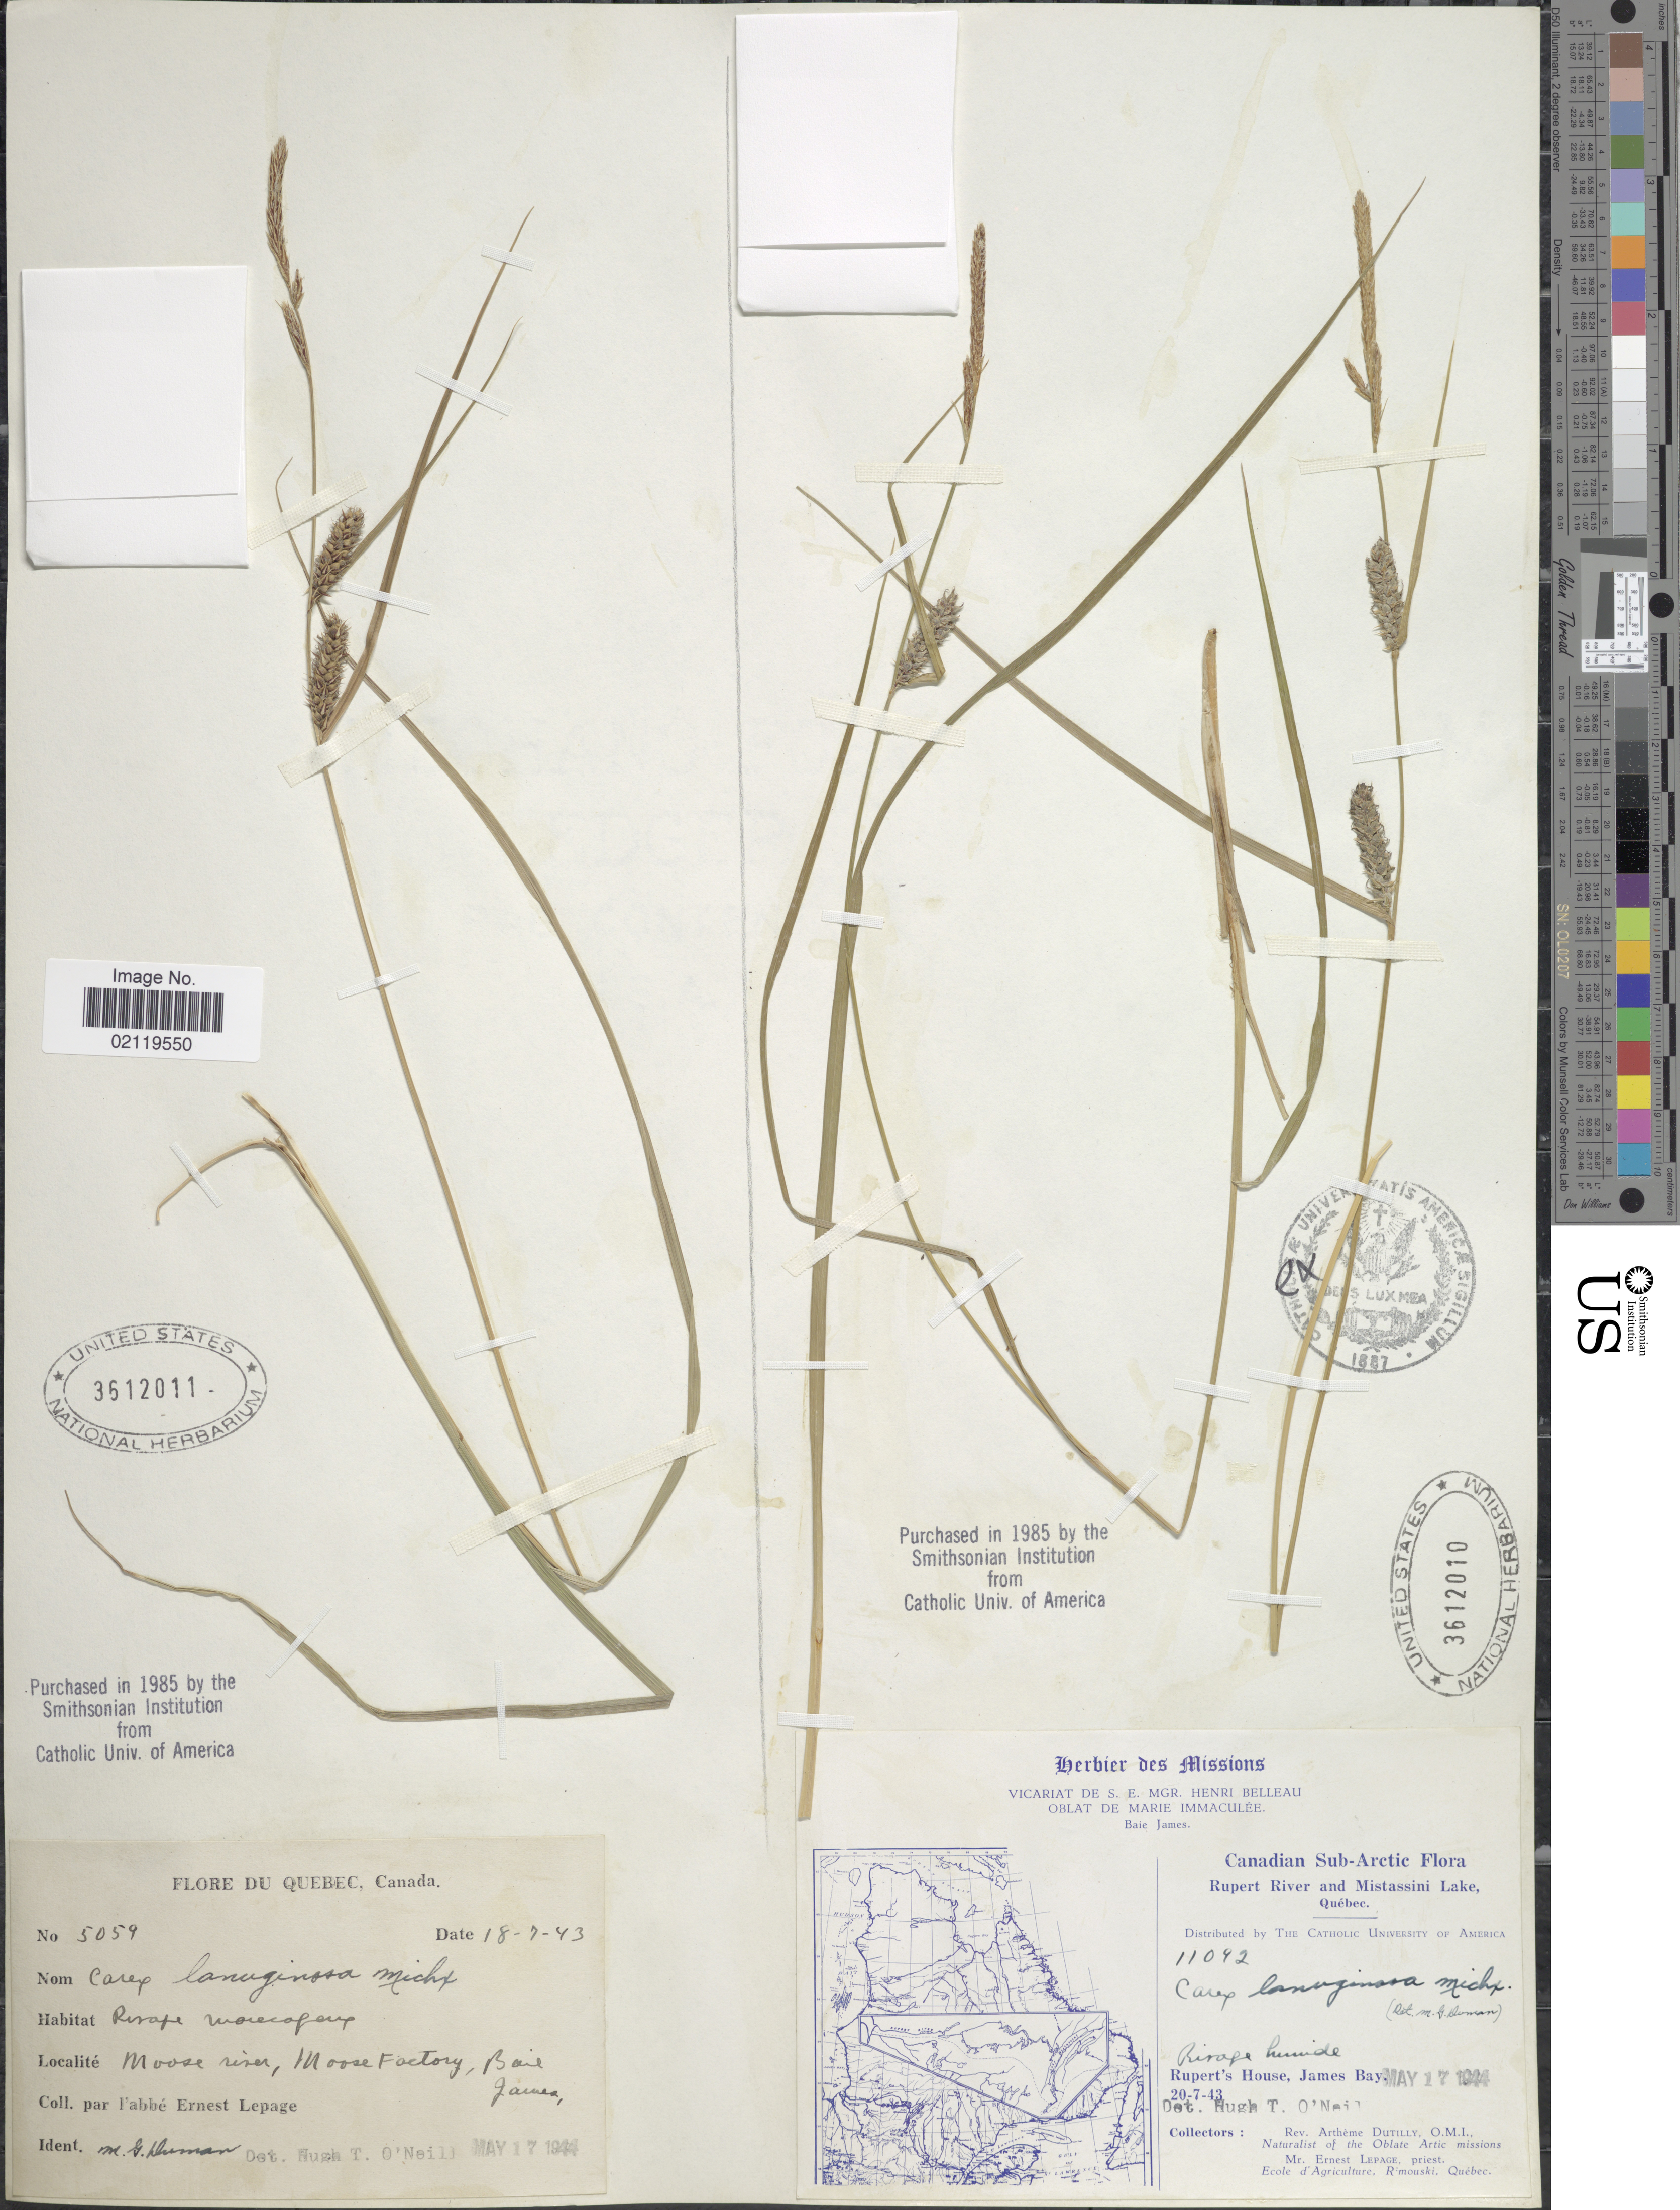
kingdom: Plantae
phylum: Tracheophyta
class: Liliopsida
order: Poales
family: Cyperaceae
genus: Carex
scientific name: Carex pellita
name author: Muhl. ex Willd.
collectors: A. Dutilly & E. Lepage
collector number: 11092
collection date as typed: Transcribed d/m/y: 20/7/43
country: Canada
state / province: Quebec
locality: Canadian Sub-Arctic. Rupert River and Mistassini Lake. Rivage humide. Rupert's House, James Bay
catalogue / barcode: US 3612010-2